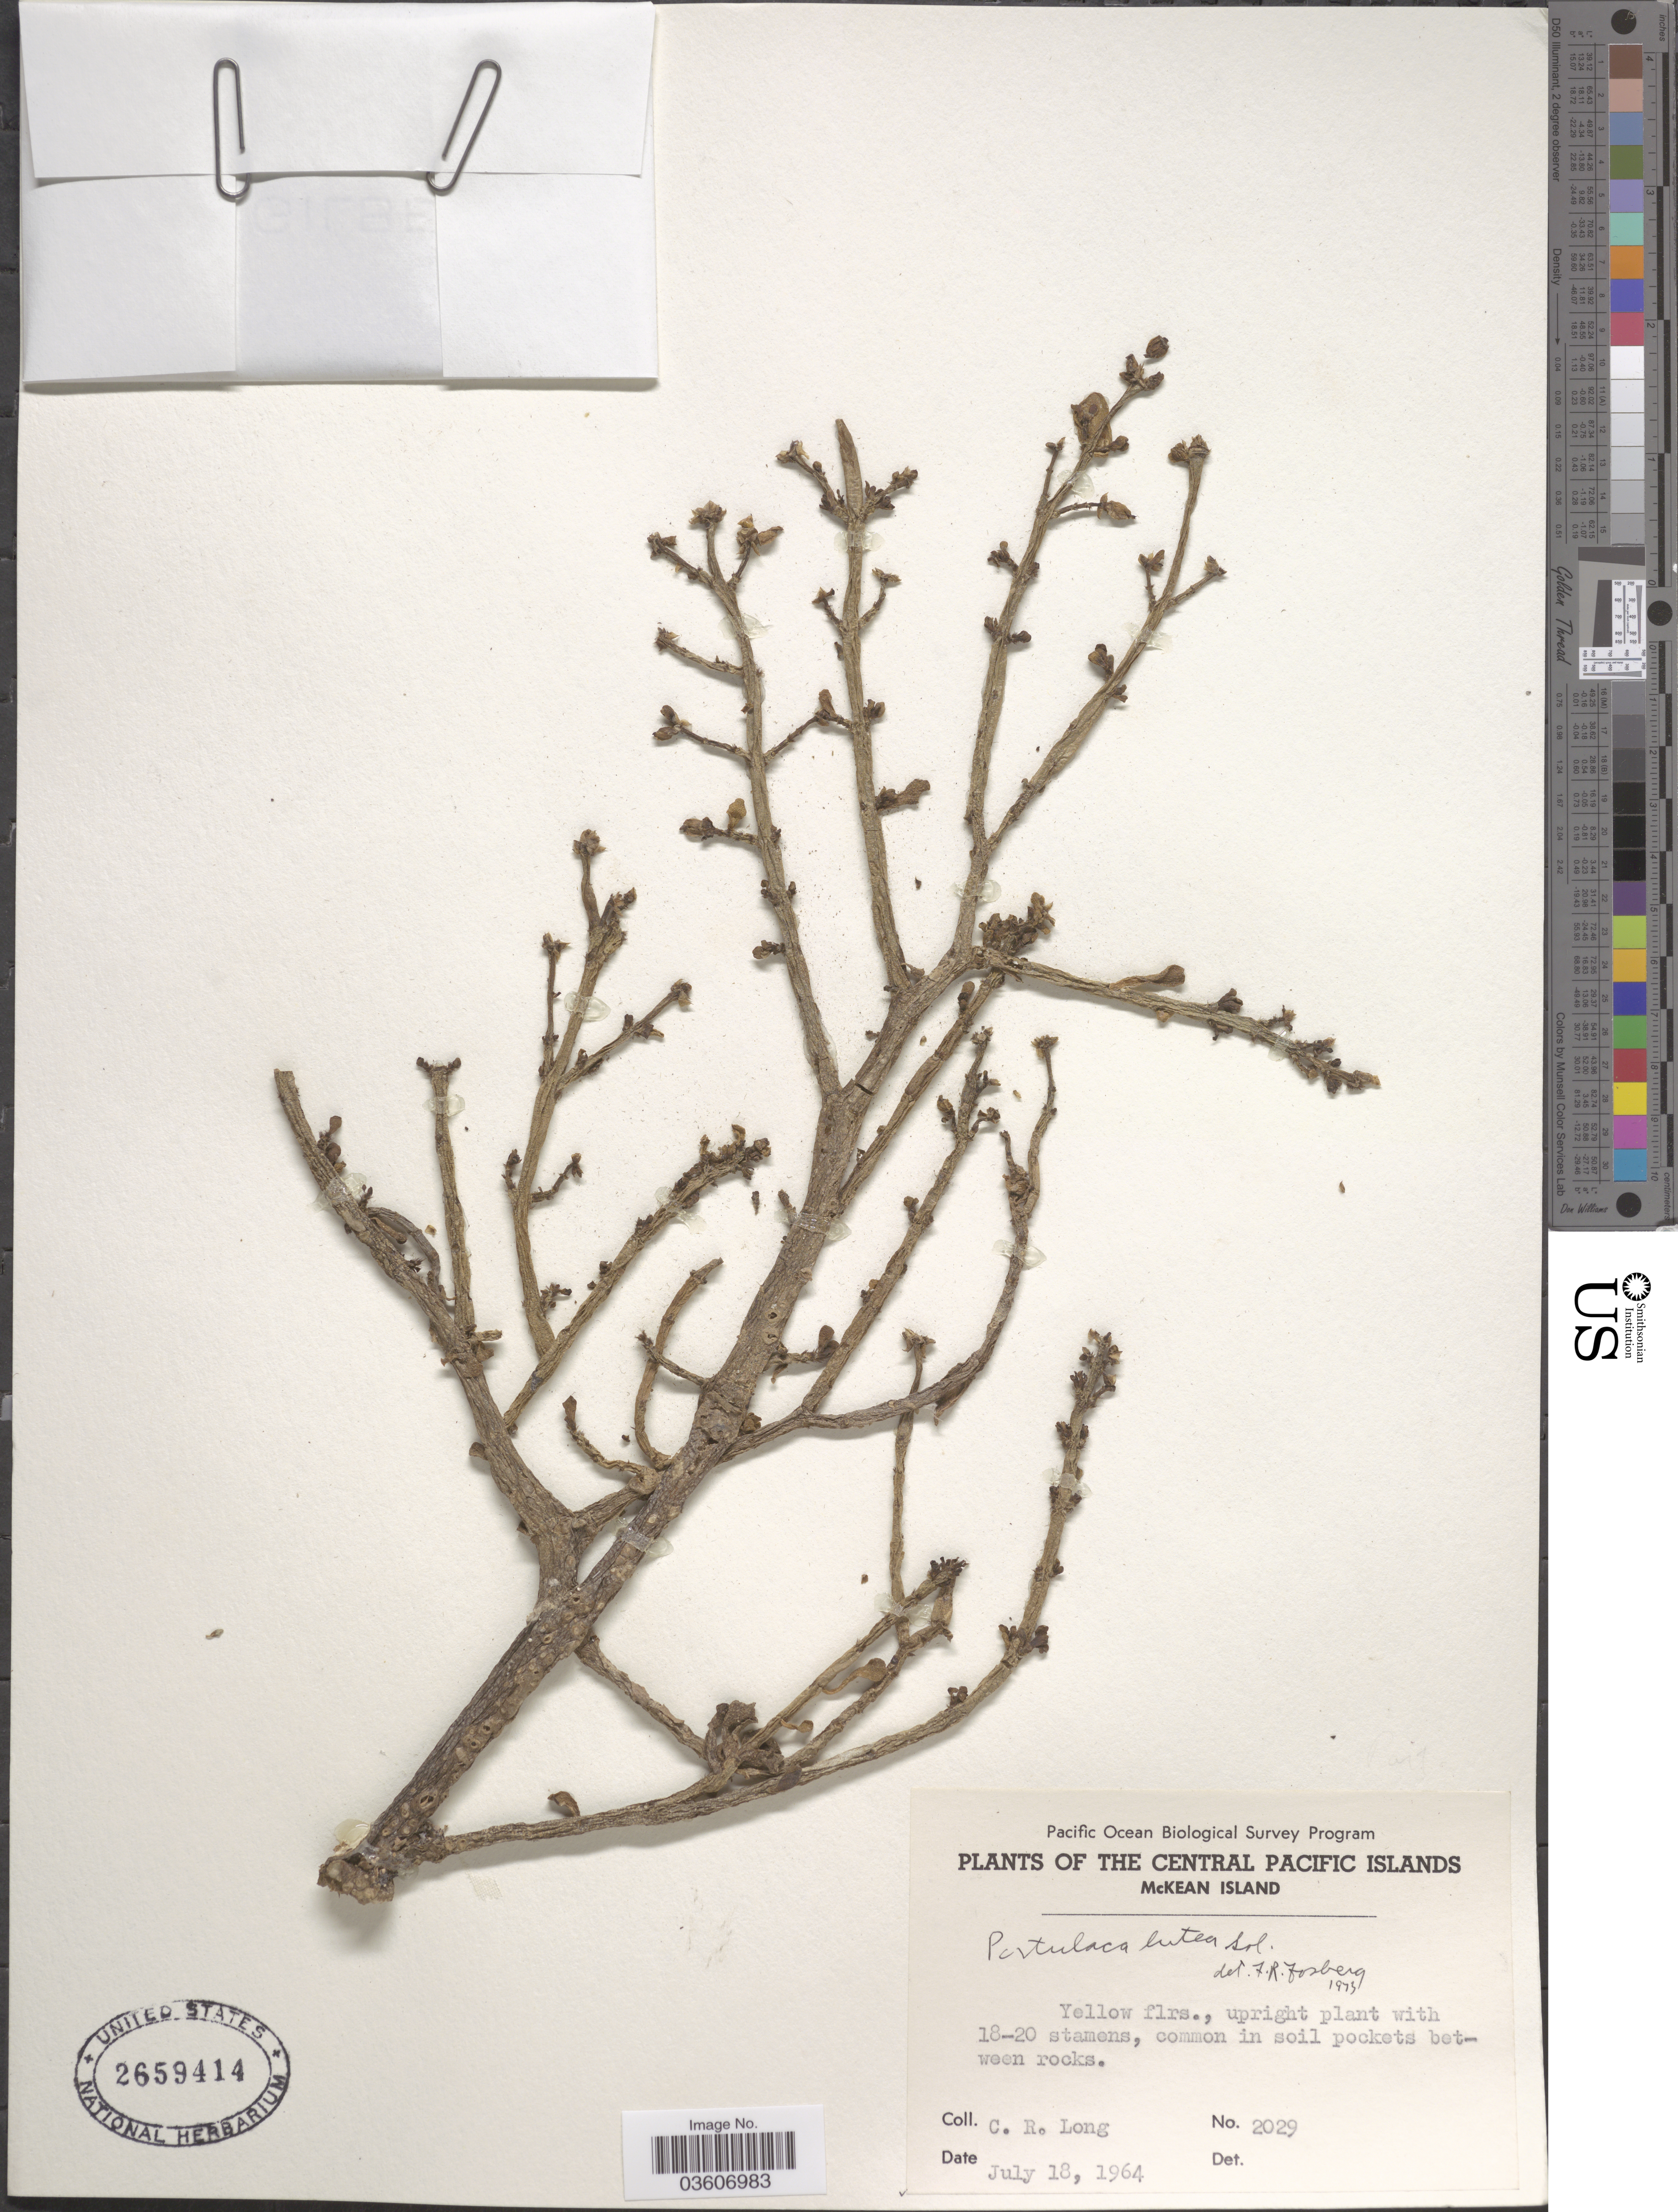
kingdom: Plantae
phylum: Tracheophyta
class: Magnoliopsida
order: Caryophyllales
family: Portulacaceae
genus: Portulaca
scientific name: Portulaca lutea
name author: Sol. ex G. Forst.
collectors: C. R. Long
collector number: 2029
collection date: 1964-07-18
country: Kiribati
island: McKean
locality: The Central Pacific Islands. McKean Island.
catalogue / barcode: US 2659414